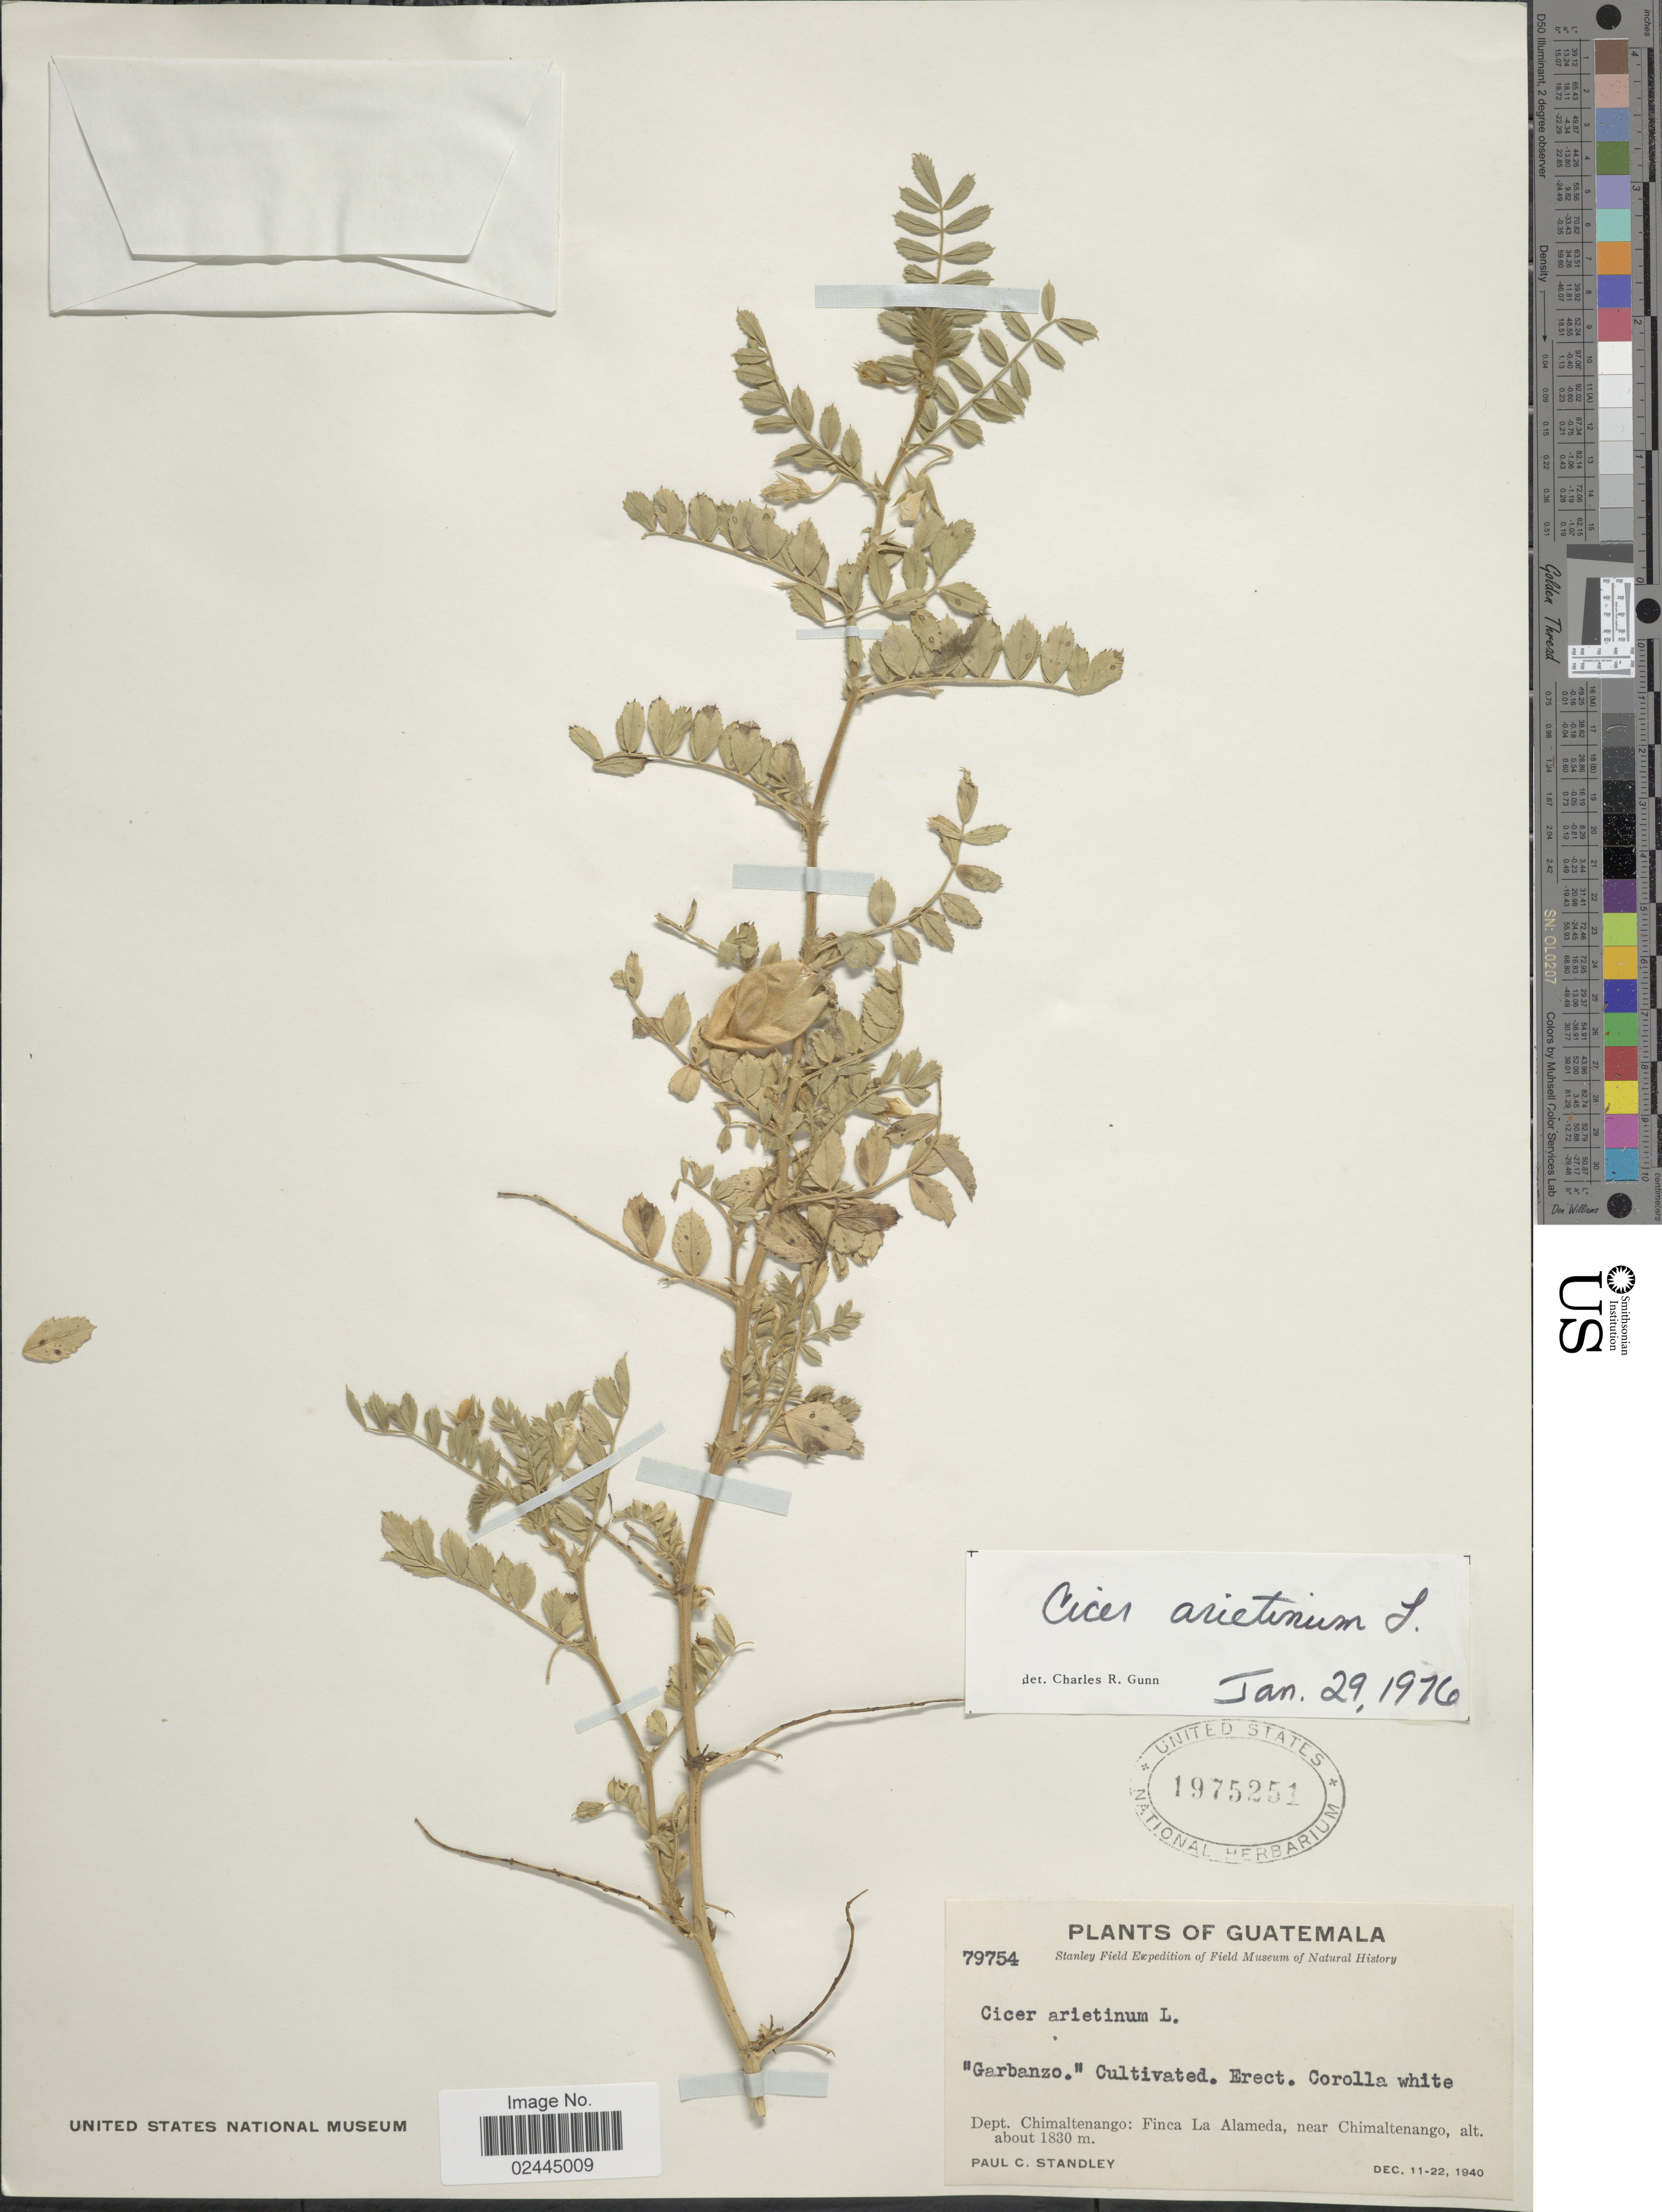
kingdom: Plantae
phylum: Tracheophyta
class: Magnoliopsida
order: Fabales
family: Fabaceae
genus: Cicer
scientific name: Cicer arietinum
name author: L.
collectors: P. C. Standley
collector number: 79754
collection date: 1940-12-11/1940-12-22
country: Guatemala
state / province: Chimaltenango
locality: Dept. Chimaltenango: Finca La Alameda, near Chimaltenango.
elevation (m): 1830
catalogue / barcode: US 1975251